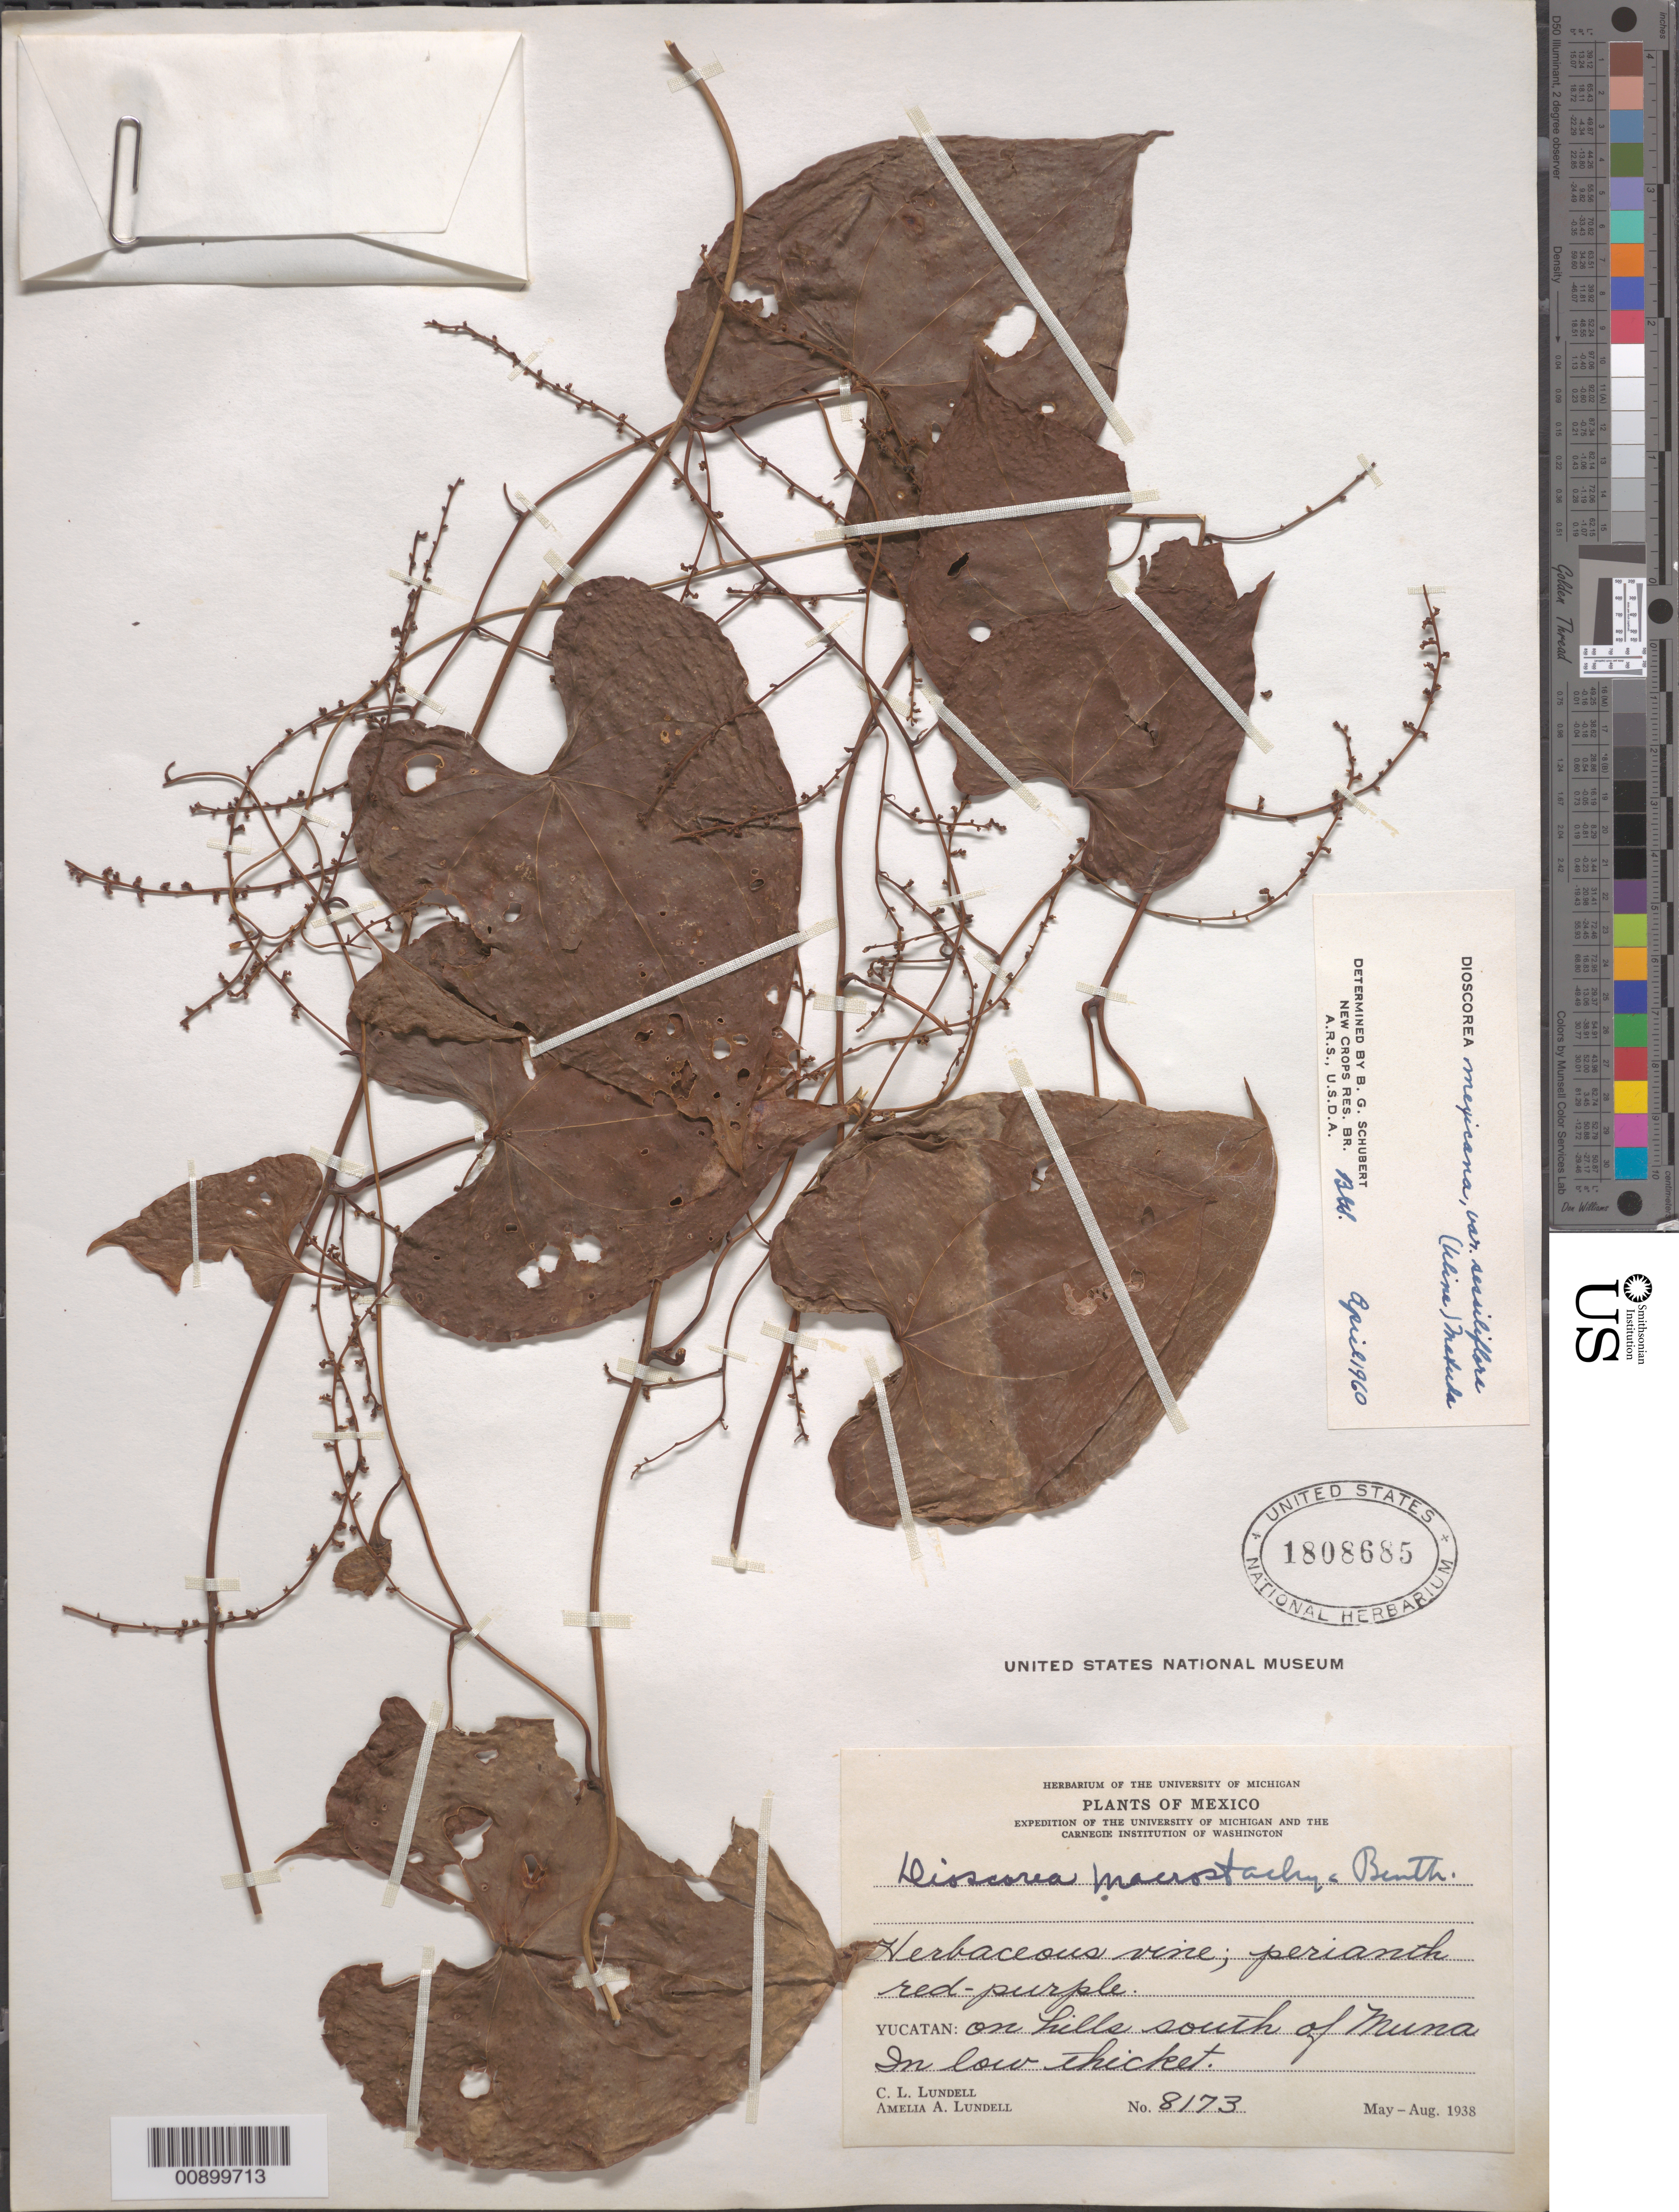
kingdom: Plantae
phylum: Tracheophyta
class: Liliopsida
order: Dioscoreales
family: Dioscoreaceae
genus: Dioscorea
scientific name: Dioscorea mexicana var. sessiliflora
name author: (Uline) Matuda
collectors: C. L. Lundell & A. A. Lundell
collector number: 8173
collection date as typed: May 1938 to -- Aug 1938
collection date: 1938-05/1938-08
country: Mexico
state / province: Yucatán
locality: Yucatán: On hills south of Muna.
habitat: In low thicket.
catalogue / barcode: US 1808685